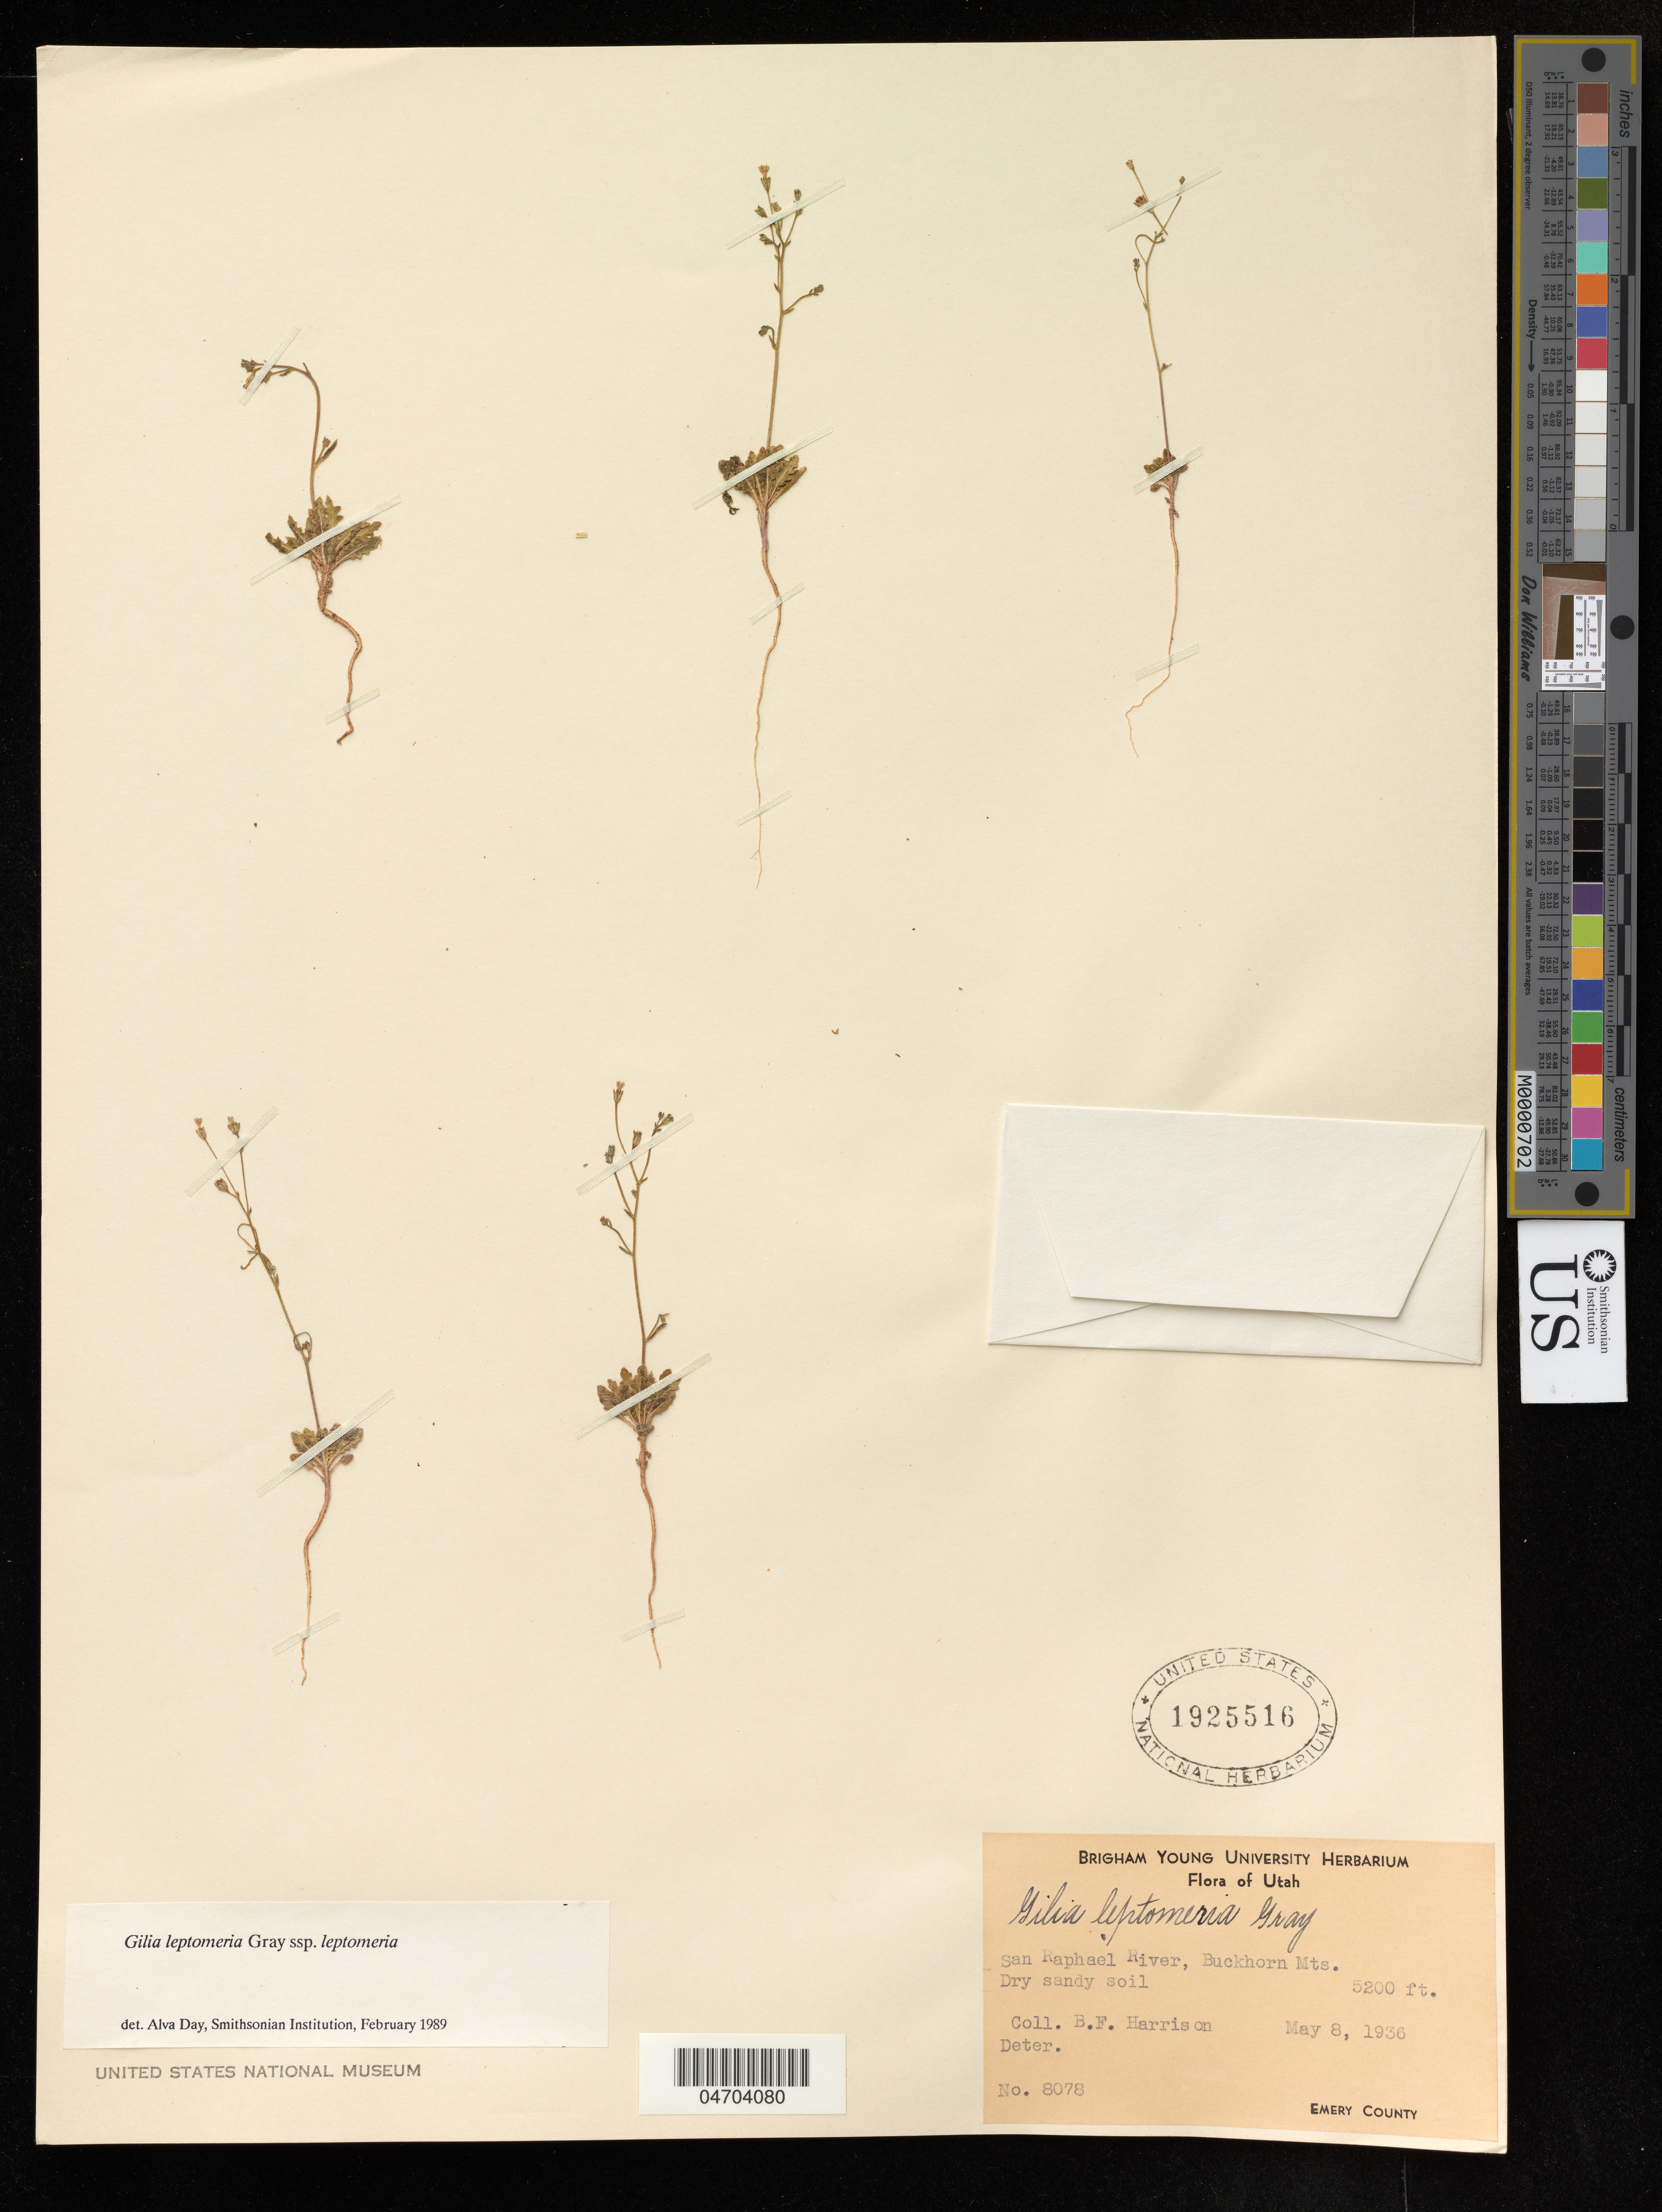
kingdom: Plantae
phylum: Tracheophyta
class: Magnoliopsida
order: Ericales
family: Polemoniaceae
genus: Aliciella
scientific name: Aliciella leptomeria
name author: (A. Gray) J.M. Porter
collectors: B. Harrison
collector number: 8078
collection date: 1936-05-08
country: United States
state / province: Utah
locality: San Raphael River, Buckhorn Mts.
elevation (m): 1585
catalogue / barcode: US 1925516